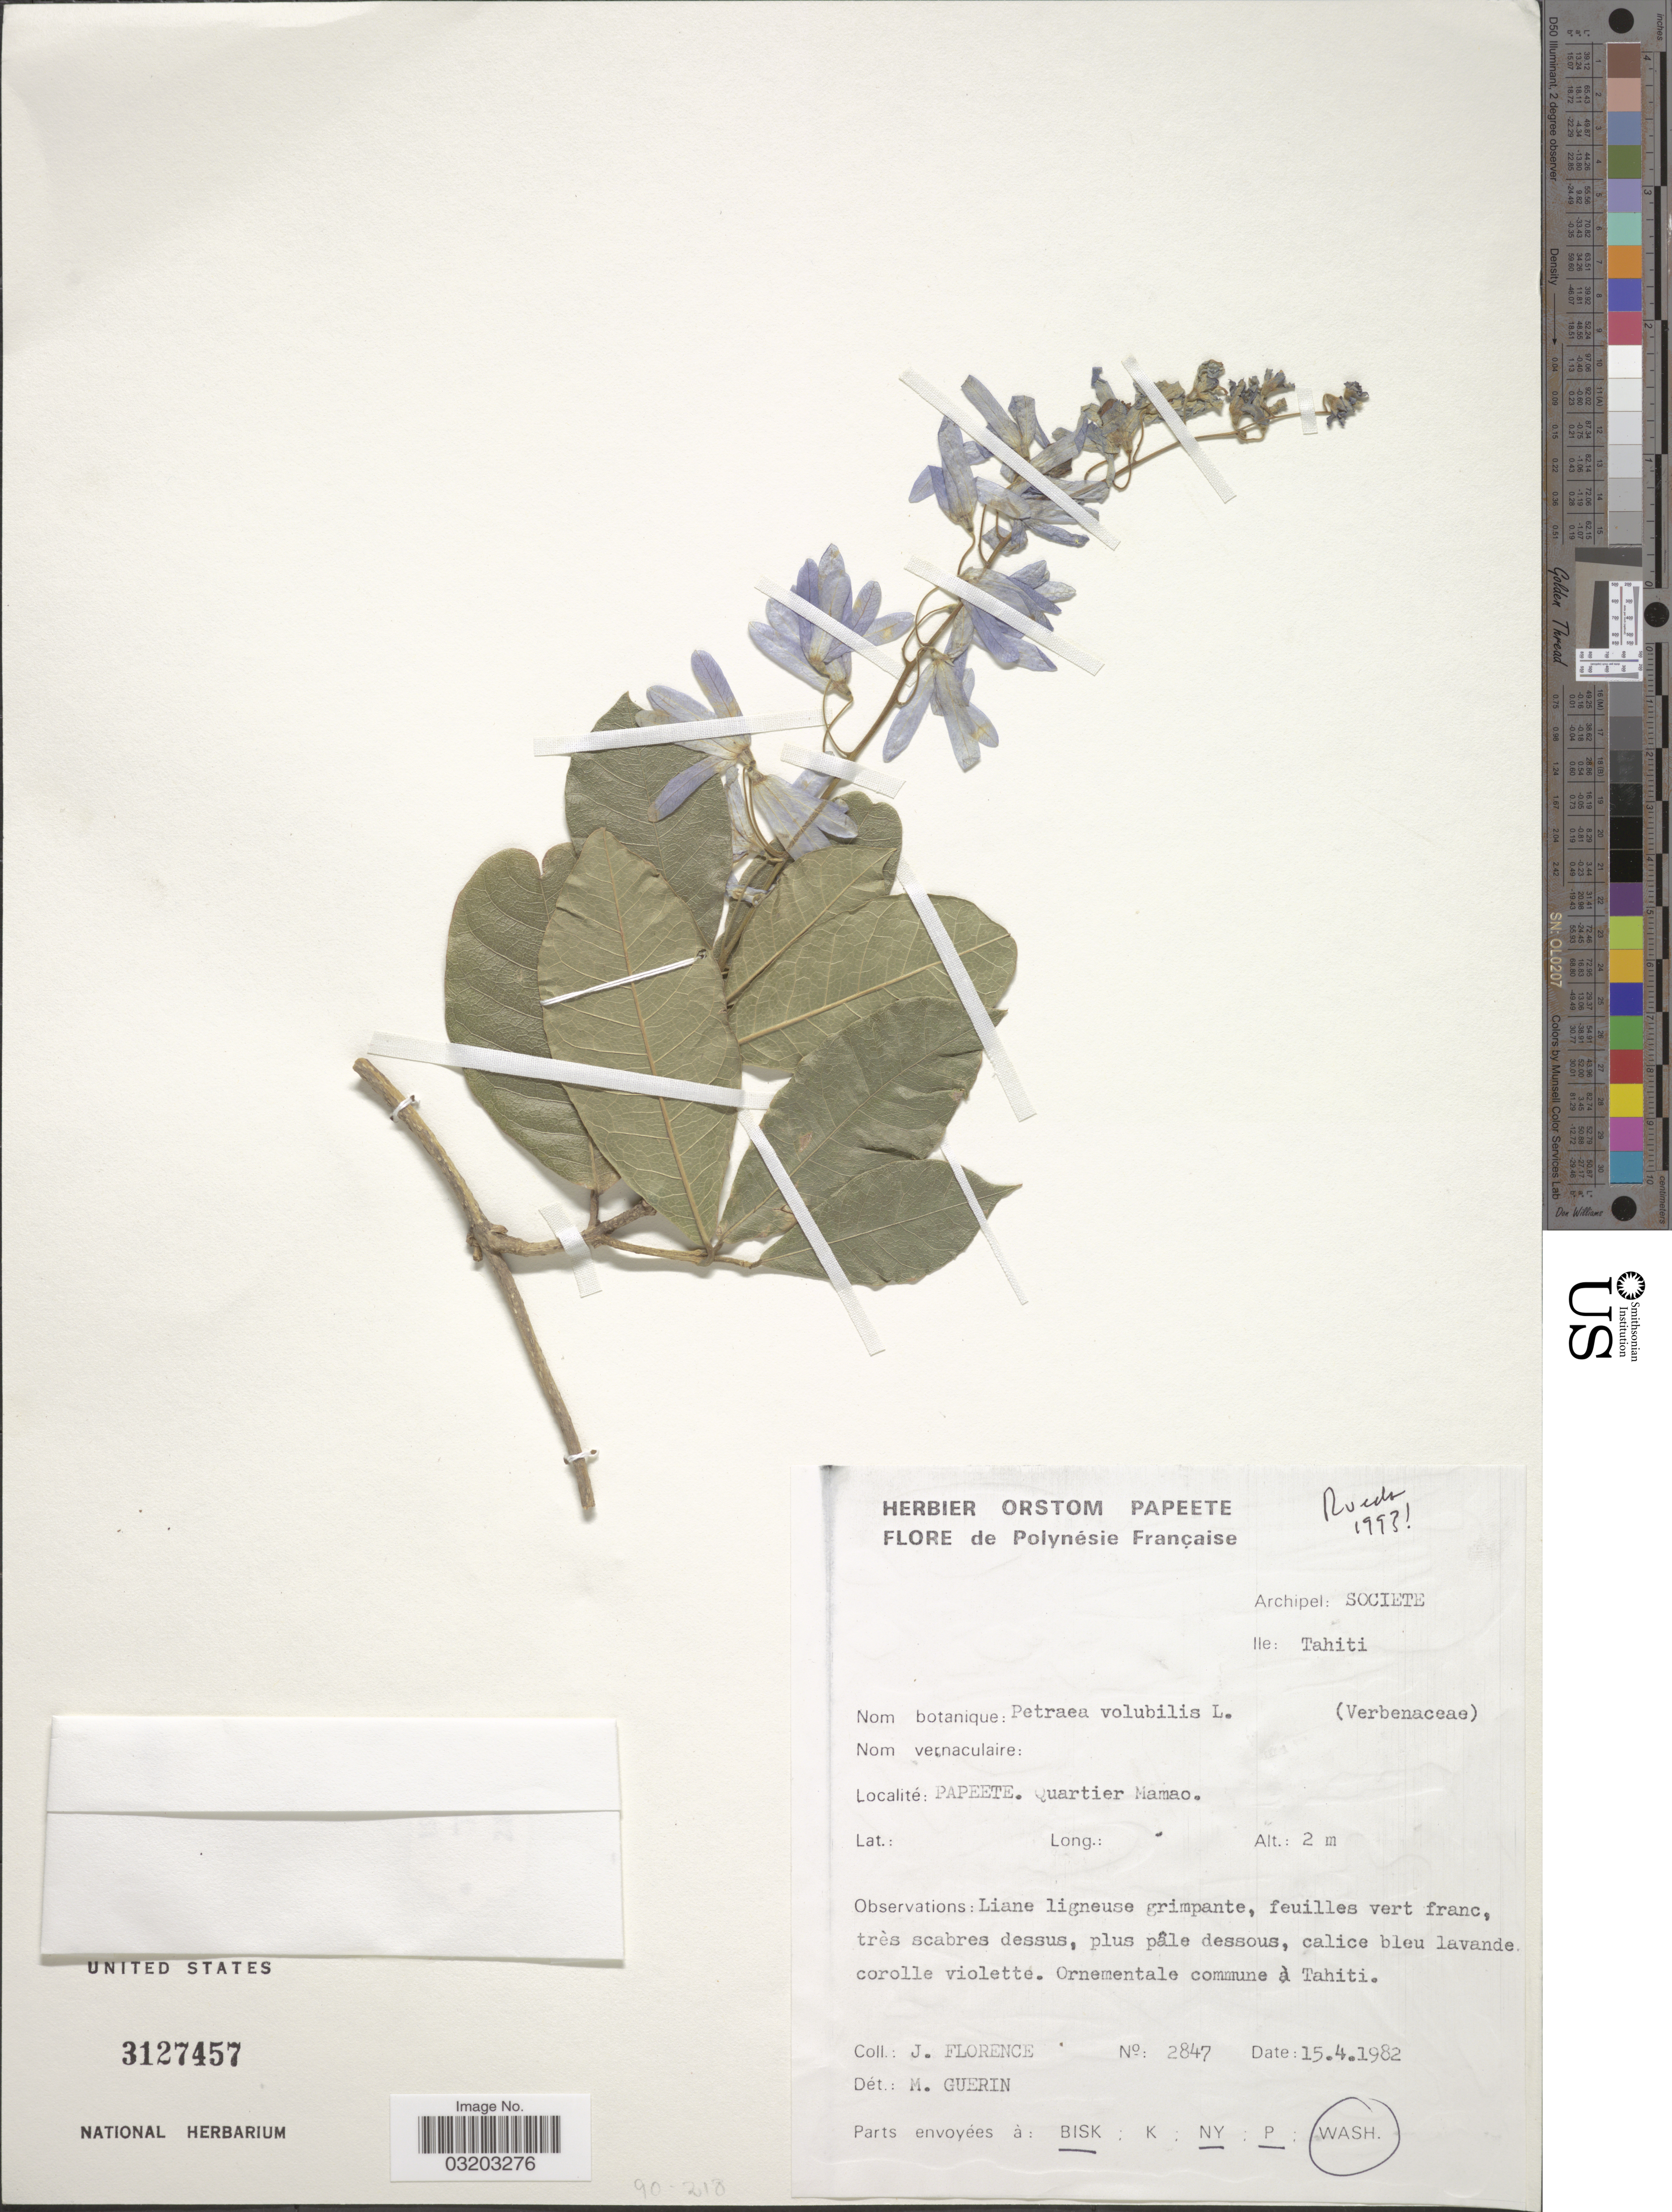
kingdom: Plantae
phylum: Tracheophyta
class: Magnoliopsida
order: Lamiales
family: Verbenaceae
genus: Petrea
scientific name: Petrea volubilis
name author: L.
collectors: J. Florence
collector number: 2847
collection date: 1982-04-15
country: French Polynesia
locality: Polynésie Française. Archipel: Societe. Ile: Tahiti. Papeete. Quartier Mamao.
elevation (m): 2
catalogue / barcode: US 3127457